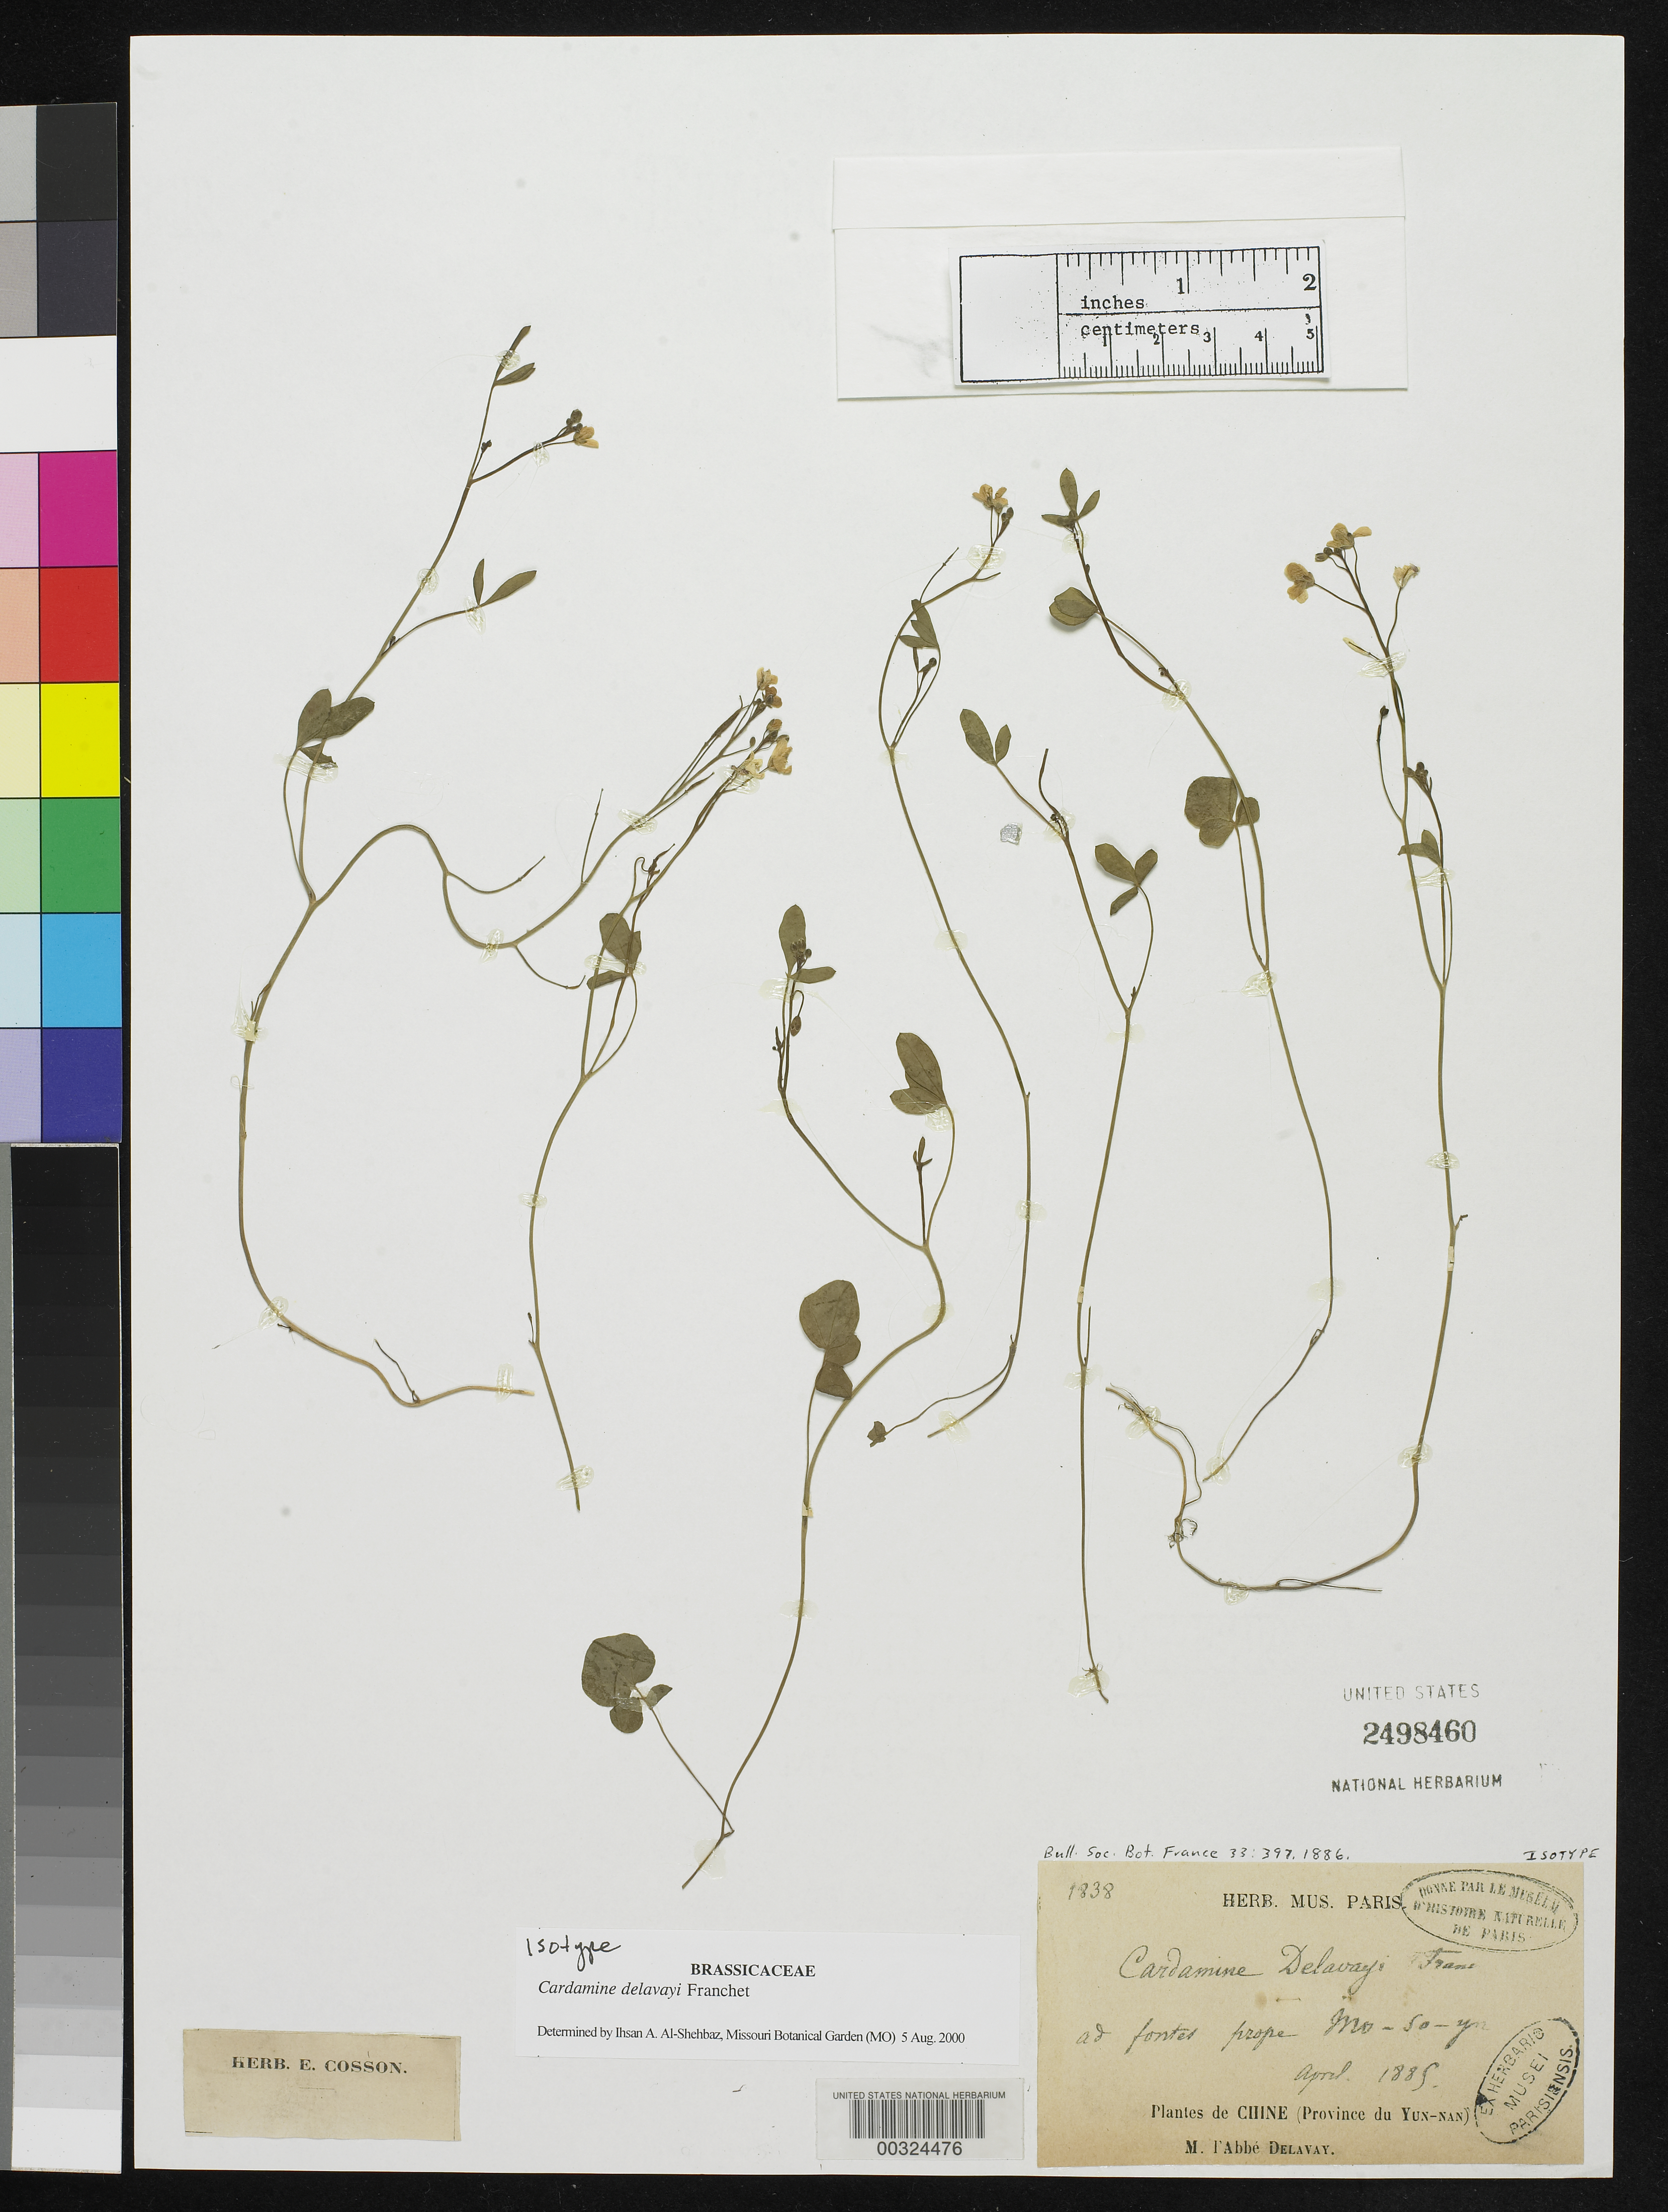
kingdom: Plantae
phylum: Tracheophyta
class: Magnoliopsida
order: Brassicales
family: Brassicaceae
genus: Cardamine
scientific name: Cardamine delavayi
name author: Franch.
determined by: Al-Shehbaz, I. A., (MO), Missouri Botanical Garden (UNITED STATES)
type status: Isotype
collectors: P. Delavay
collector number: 1838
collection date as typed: Apr 1885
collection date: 1885-04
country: China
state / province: Yunnan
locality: Ad Fontes prope Mo-so-yn.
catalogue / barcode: US 2498460